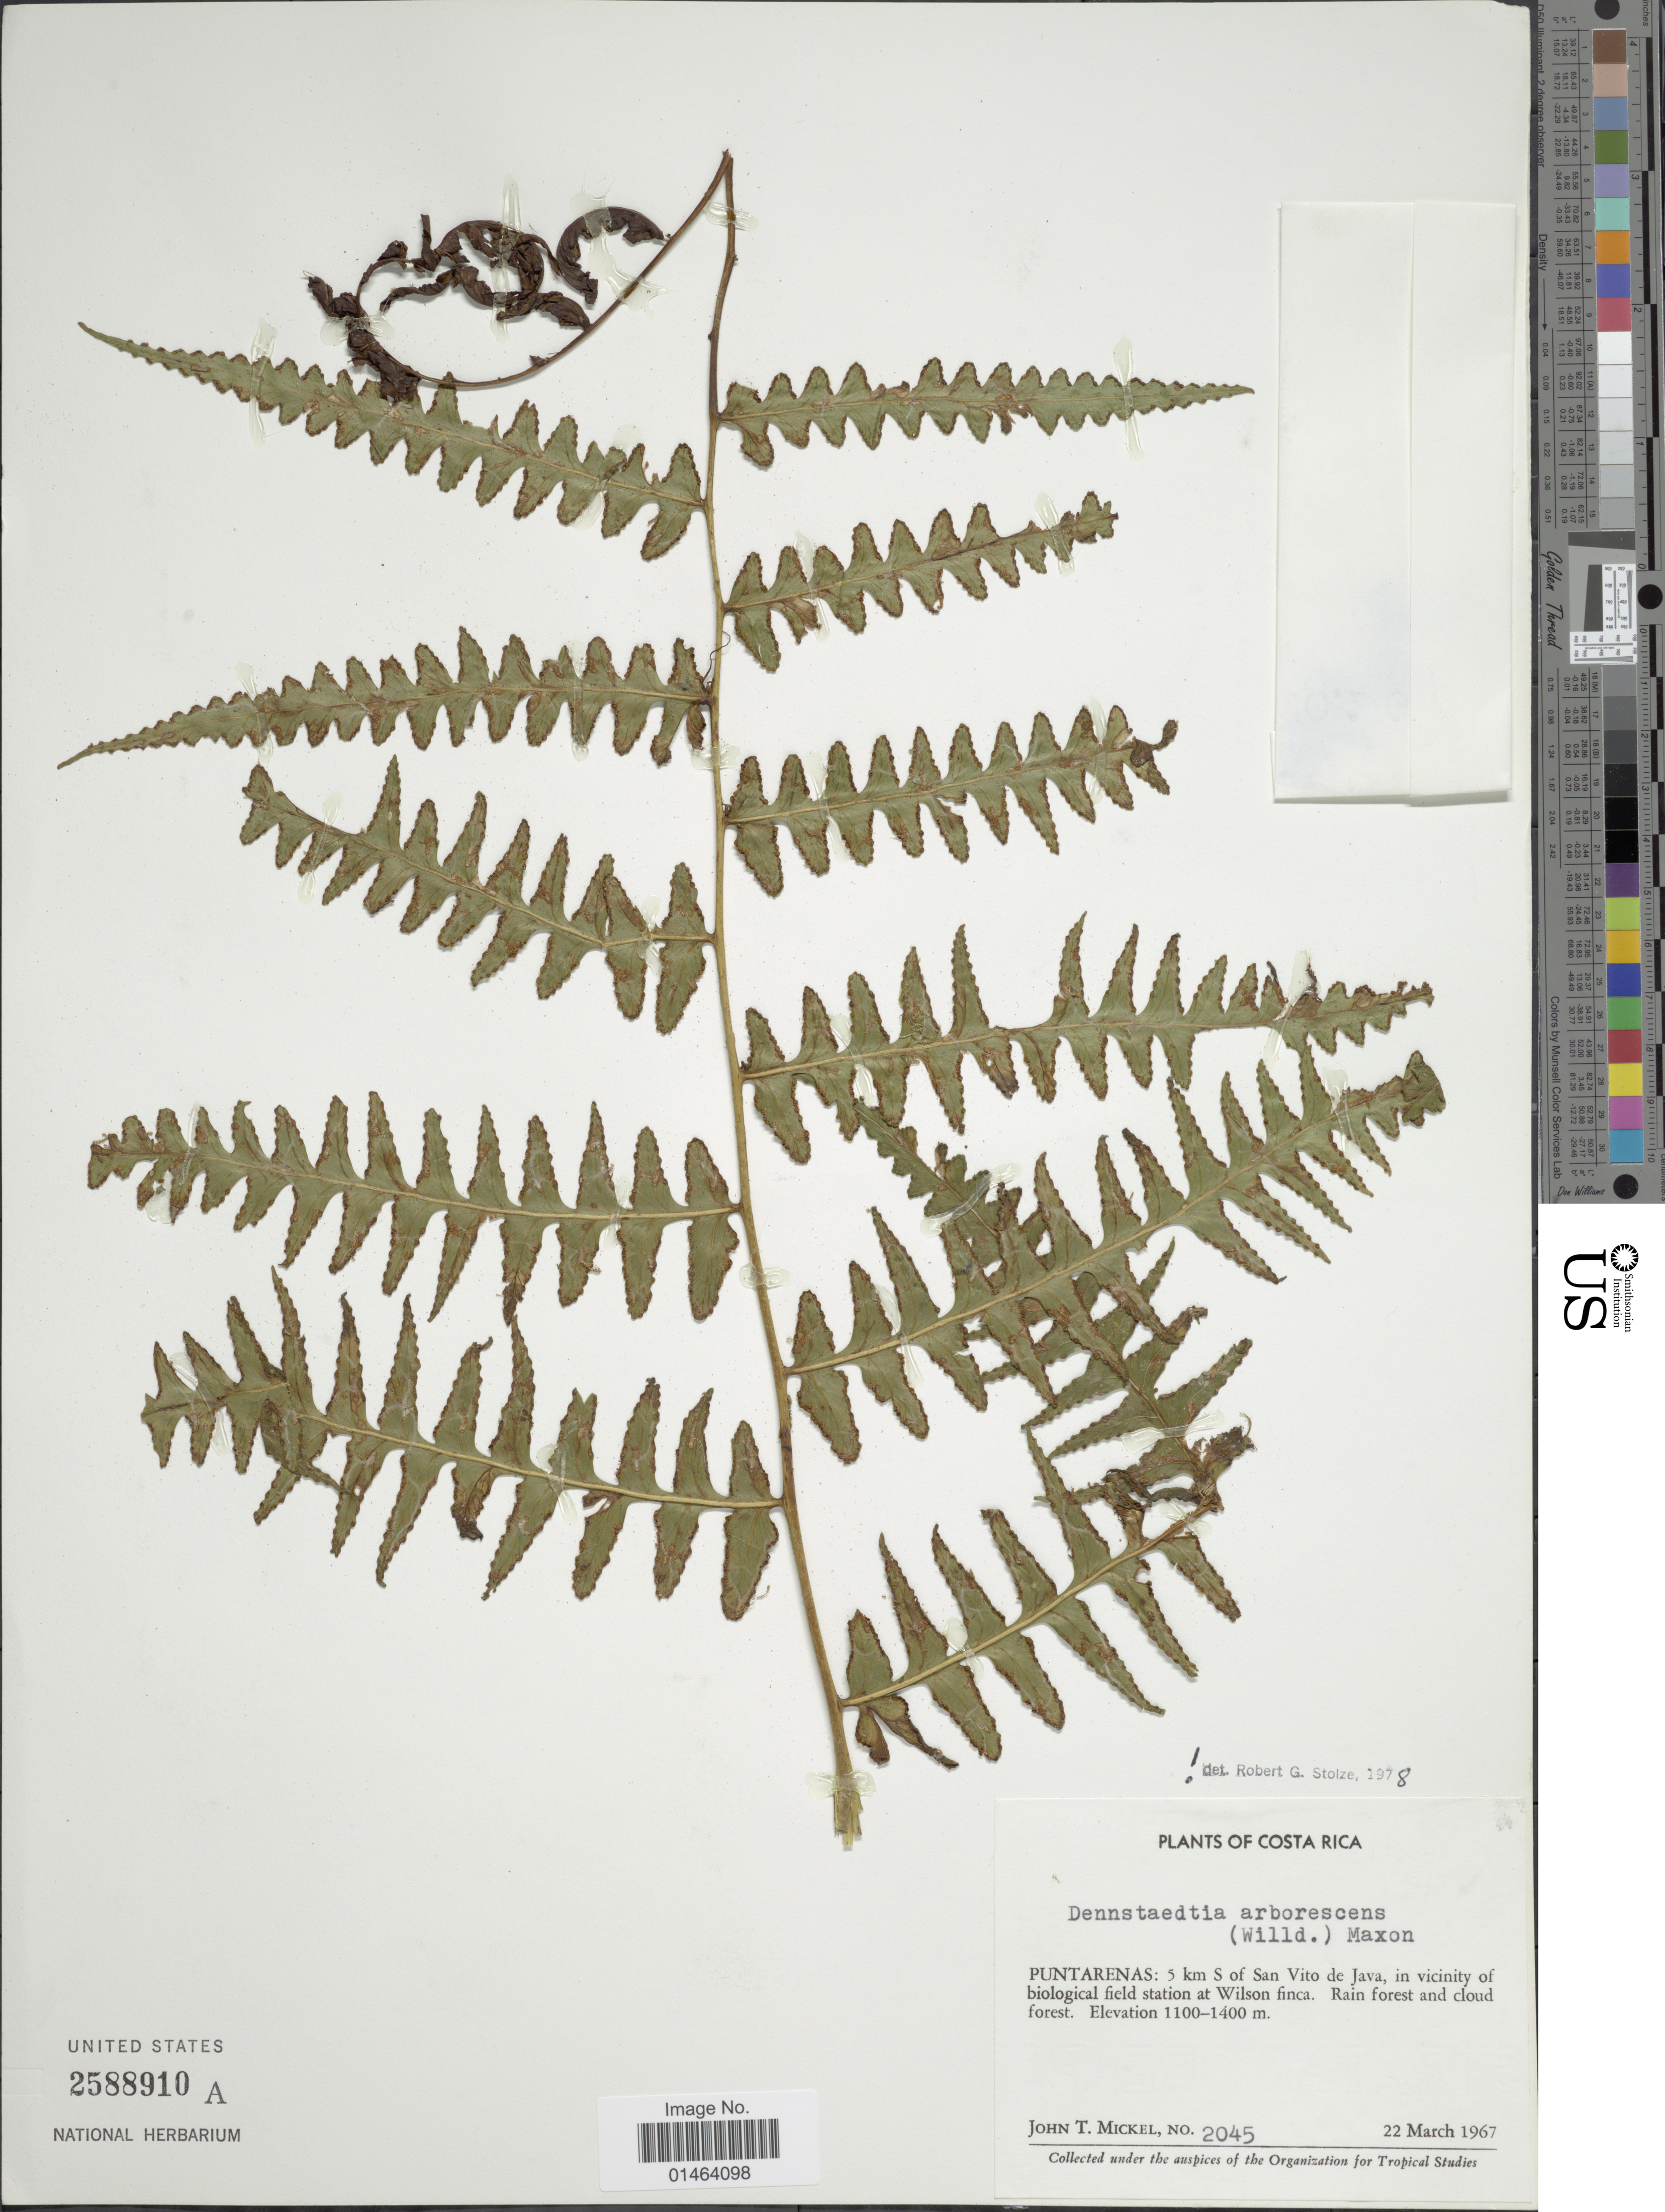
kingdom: Plantae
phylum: Tracheophyta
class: Polypodiopsida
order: Polypodiales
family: Dennstaedtiaceae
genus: Dennstaedtia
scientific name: Dennstaedtia coronata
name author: (Sodiro) C. Chr.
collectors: J. T. Mickel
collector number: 2045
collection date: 1967-03-22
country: Costa Rica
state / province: Puntarenas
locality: Costa Rica. 5 km S of San Vito de Java, in vicinity of biological field station at Wilson finca.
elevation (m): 1100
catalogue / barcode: US 2588910A